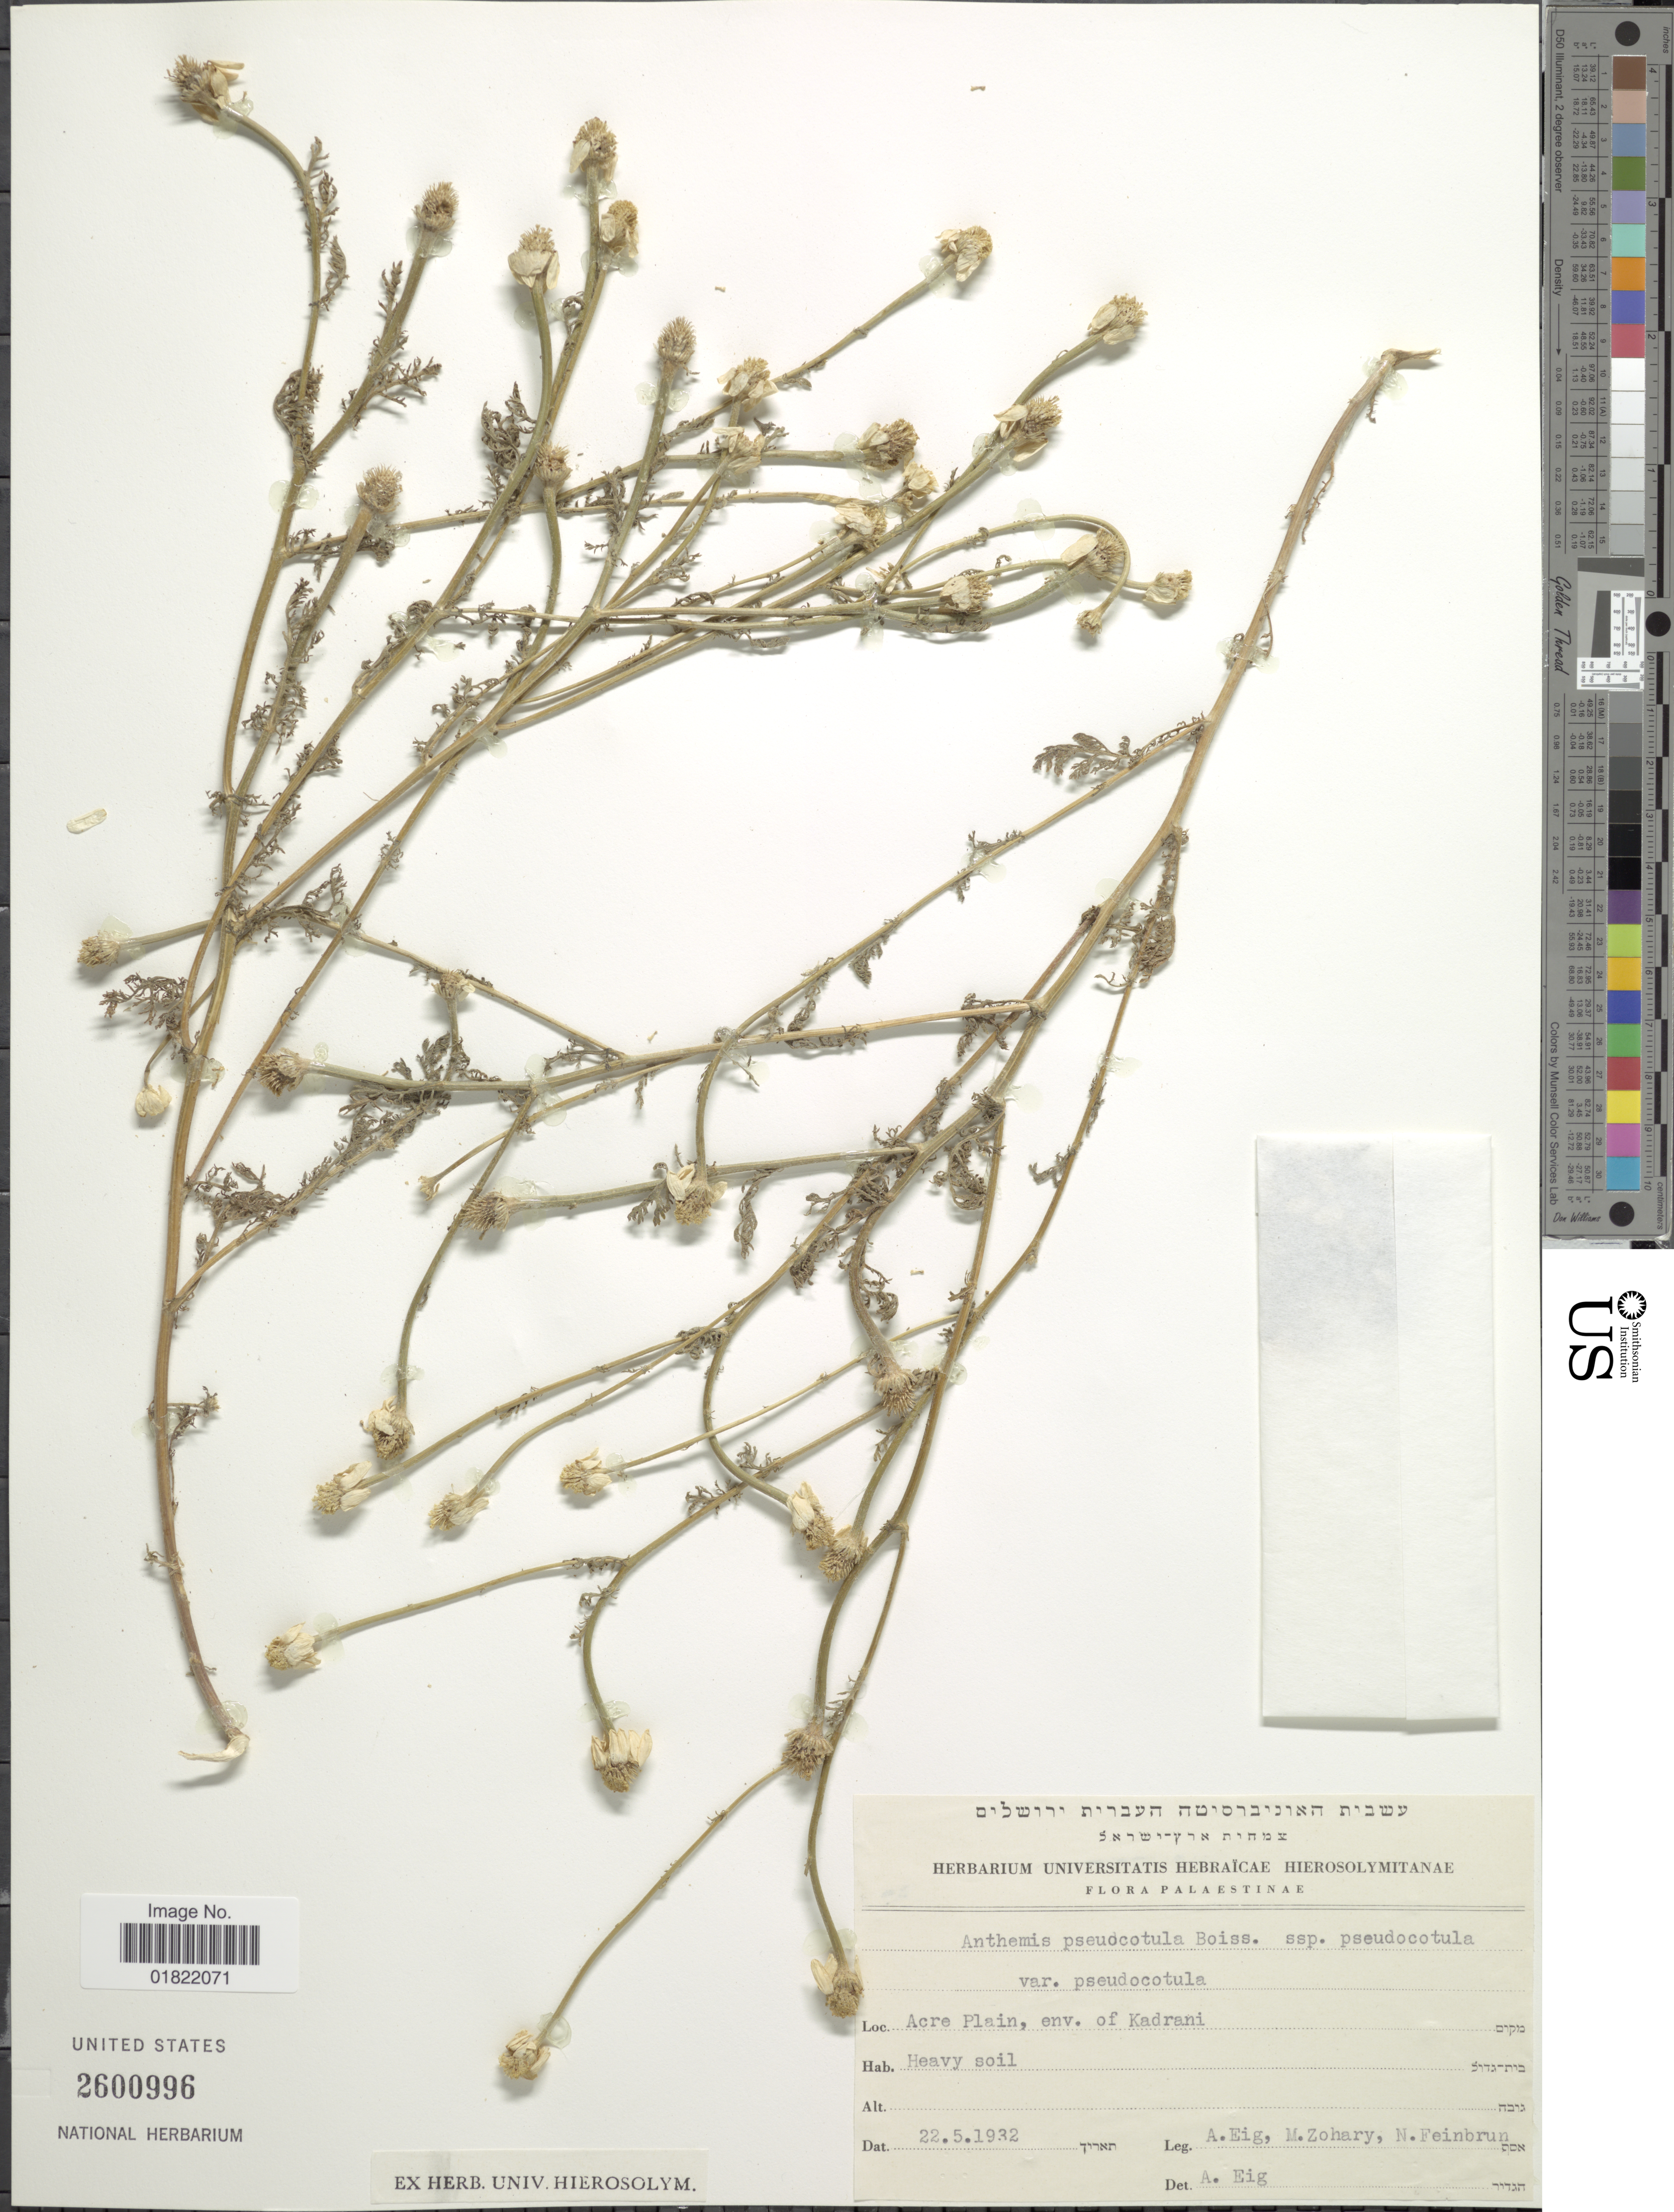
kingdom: Plantae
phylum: Tracheophyta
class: Magnoliopsida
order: Asterales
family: Asteraceae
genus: Anthemis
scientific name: Anthemis pseudocotula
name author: Boiss.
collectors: A. Eig, M. Zohary & N. Feinbrun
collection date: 1932-05-22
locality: Palaestinae, Acre Plain, env. of Kadrani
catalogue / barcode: US 2600996